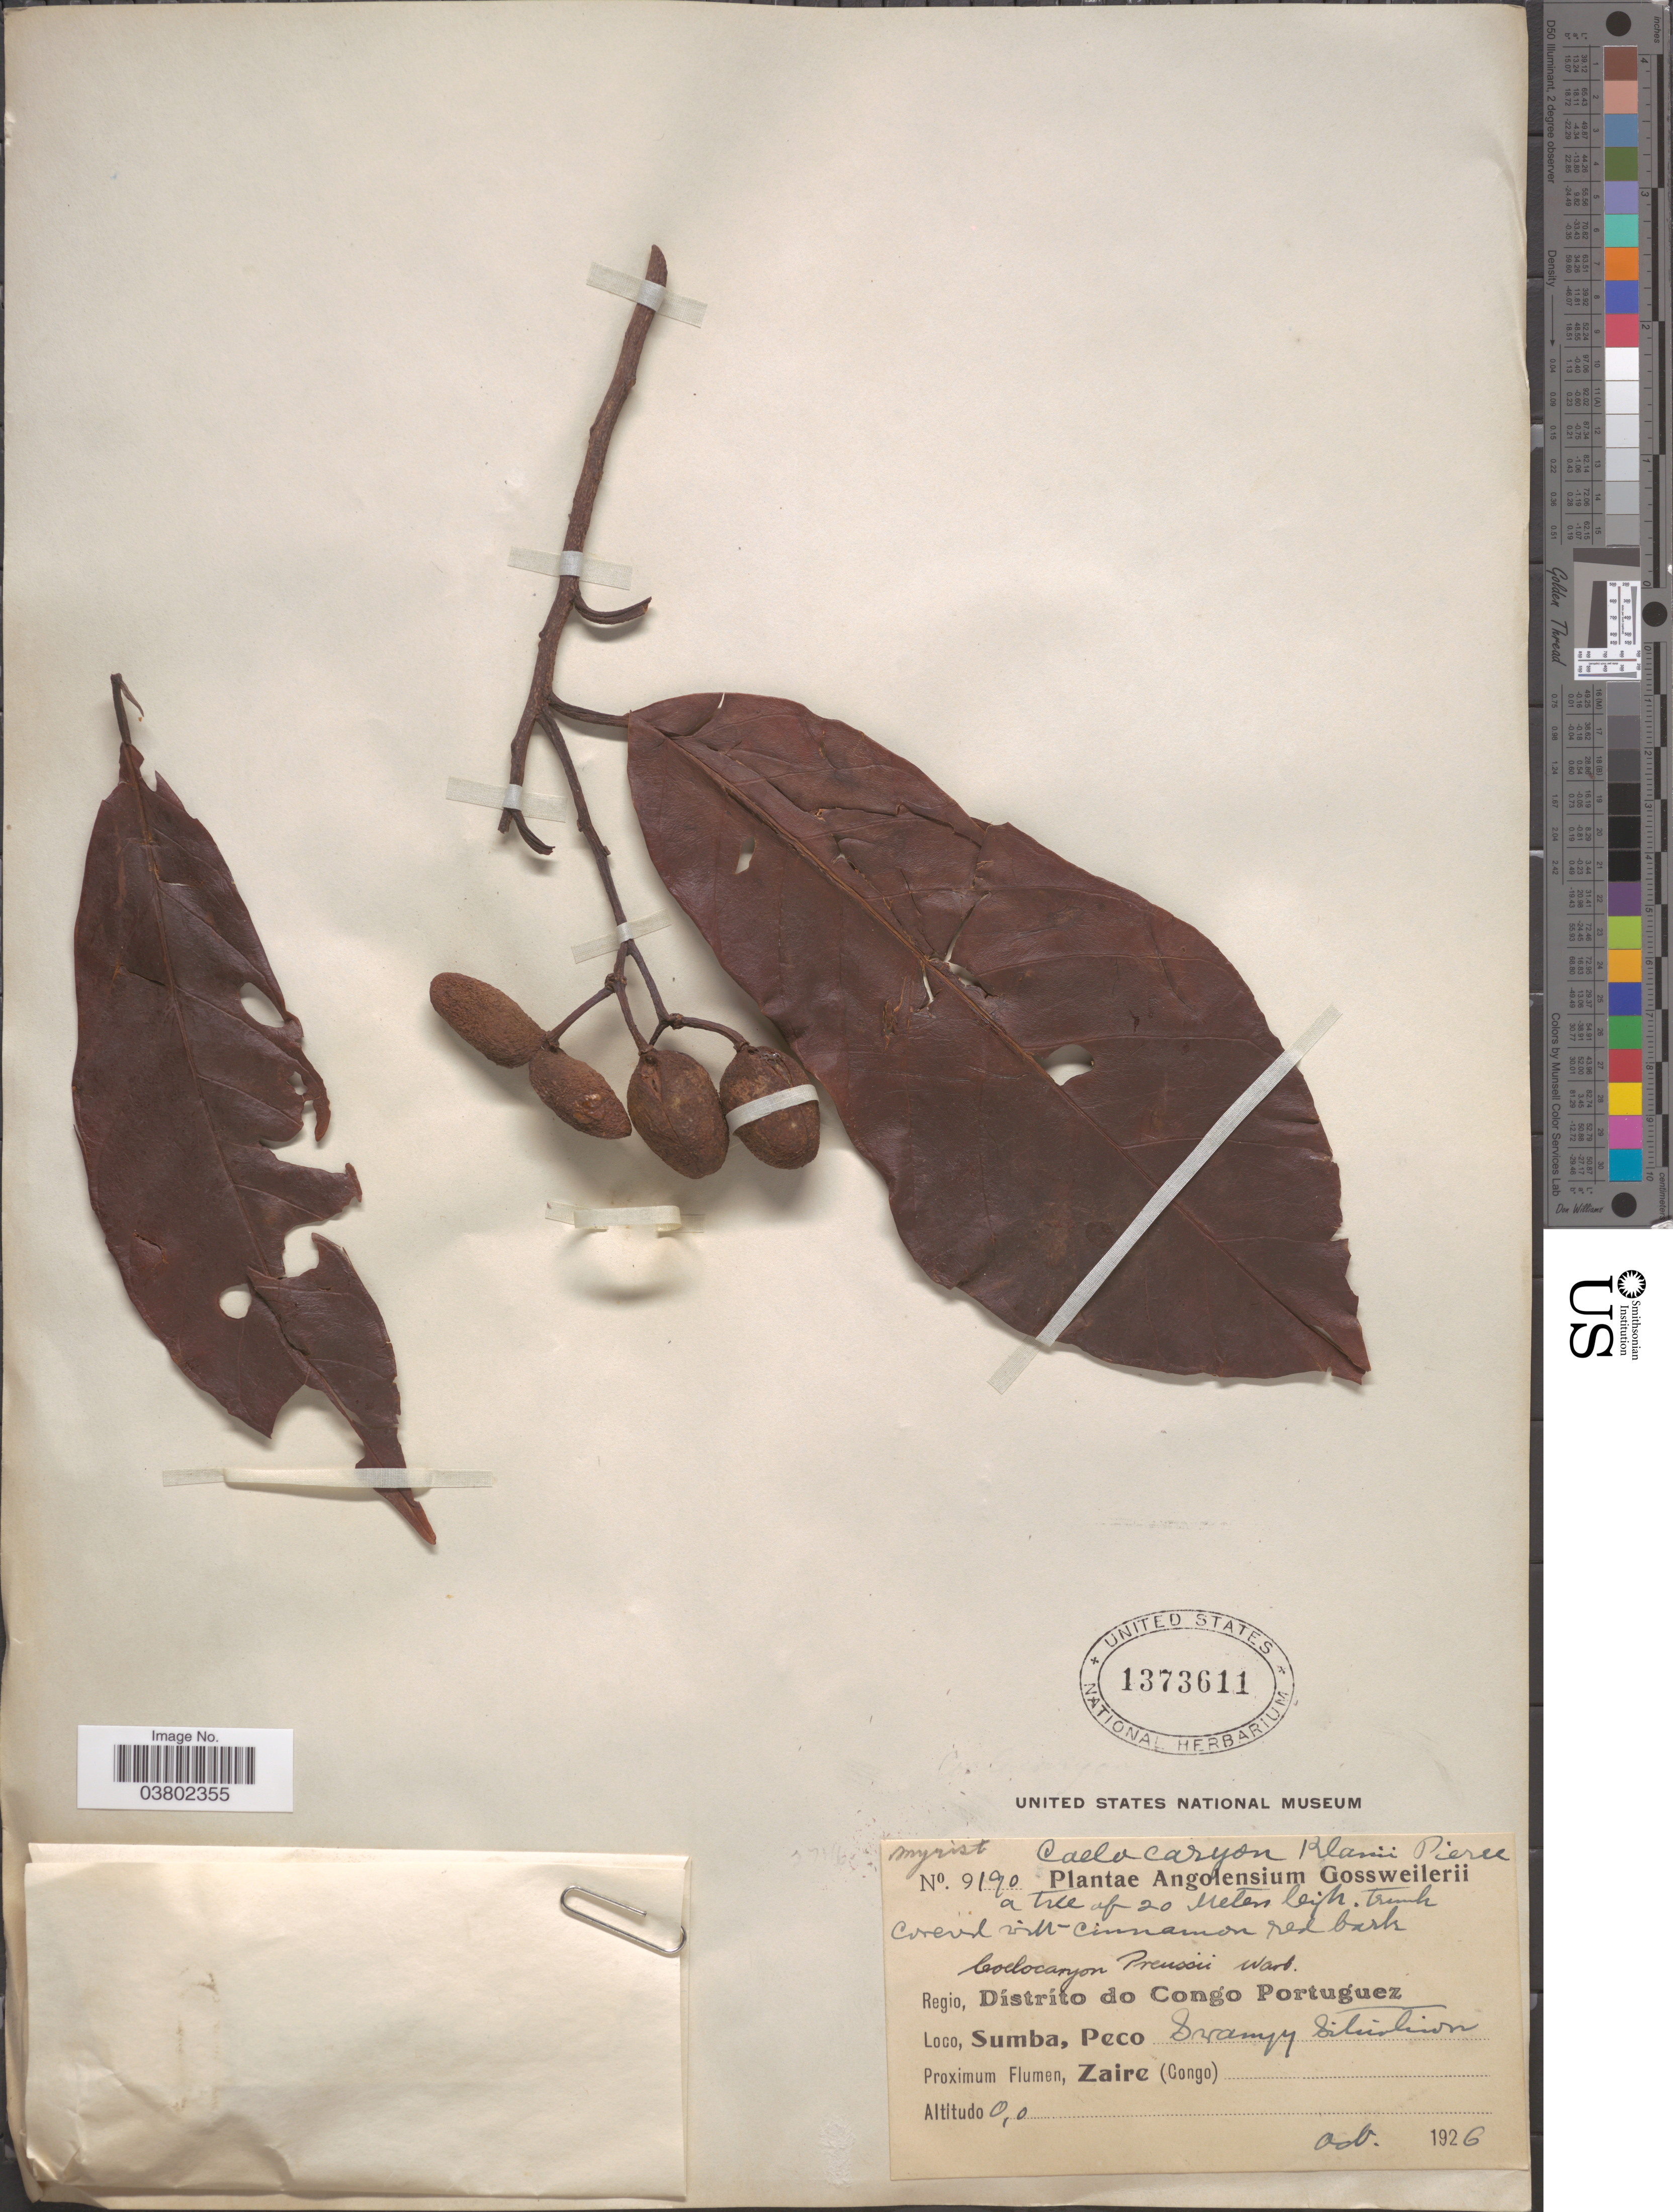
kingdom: Plantae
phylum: Tracheophyta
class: Magnoliopsida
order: Magnoliales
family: Myristicaceae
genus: Coelocaryon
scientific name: Coelocaryon klainei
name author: Pierre ex Heckel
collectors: -. Gossweiler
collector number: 9190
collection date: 1926-10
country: Angola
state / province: Zaire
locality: Regio, Dístríto do Congo Portuguez. Sumba, Peco. Proximum Flumen, Zaire (Congo).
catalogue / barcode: US 1373611